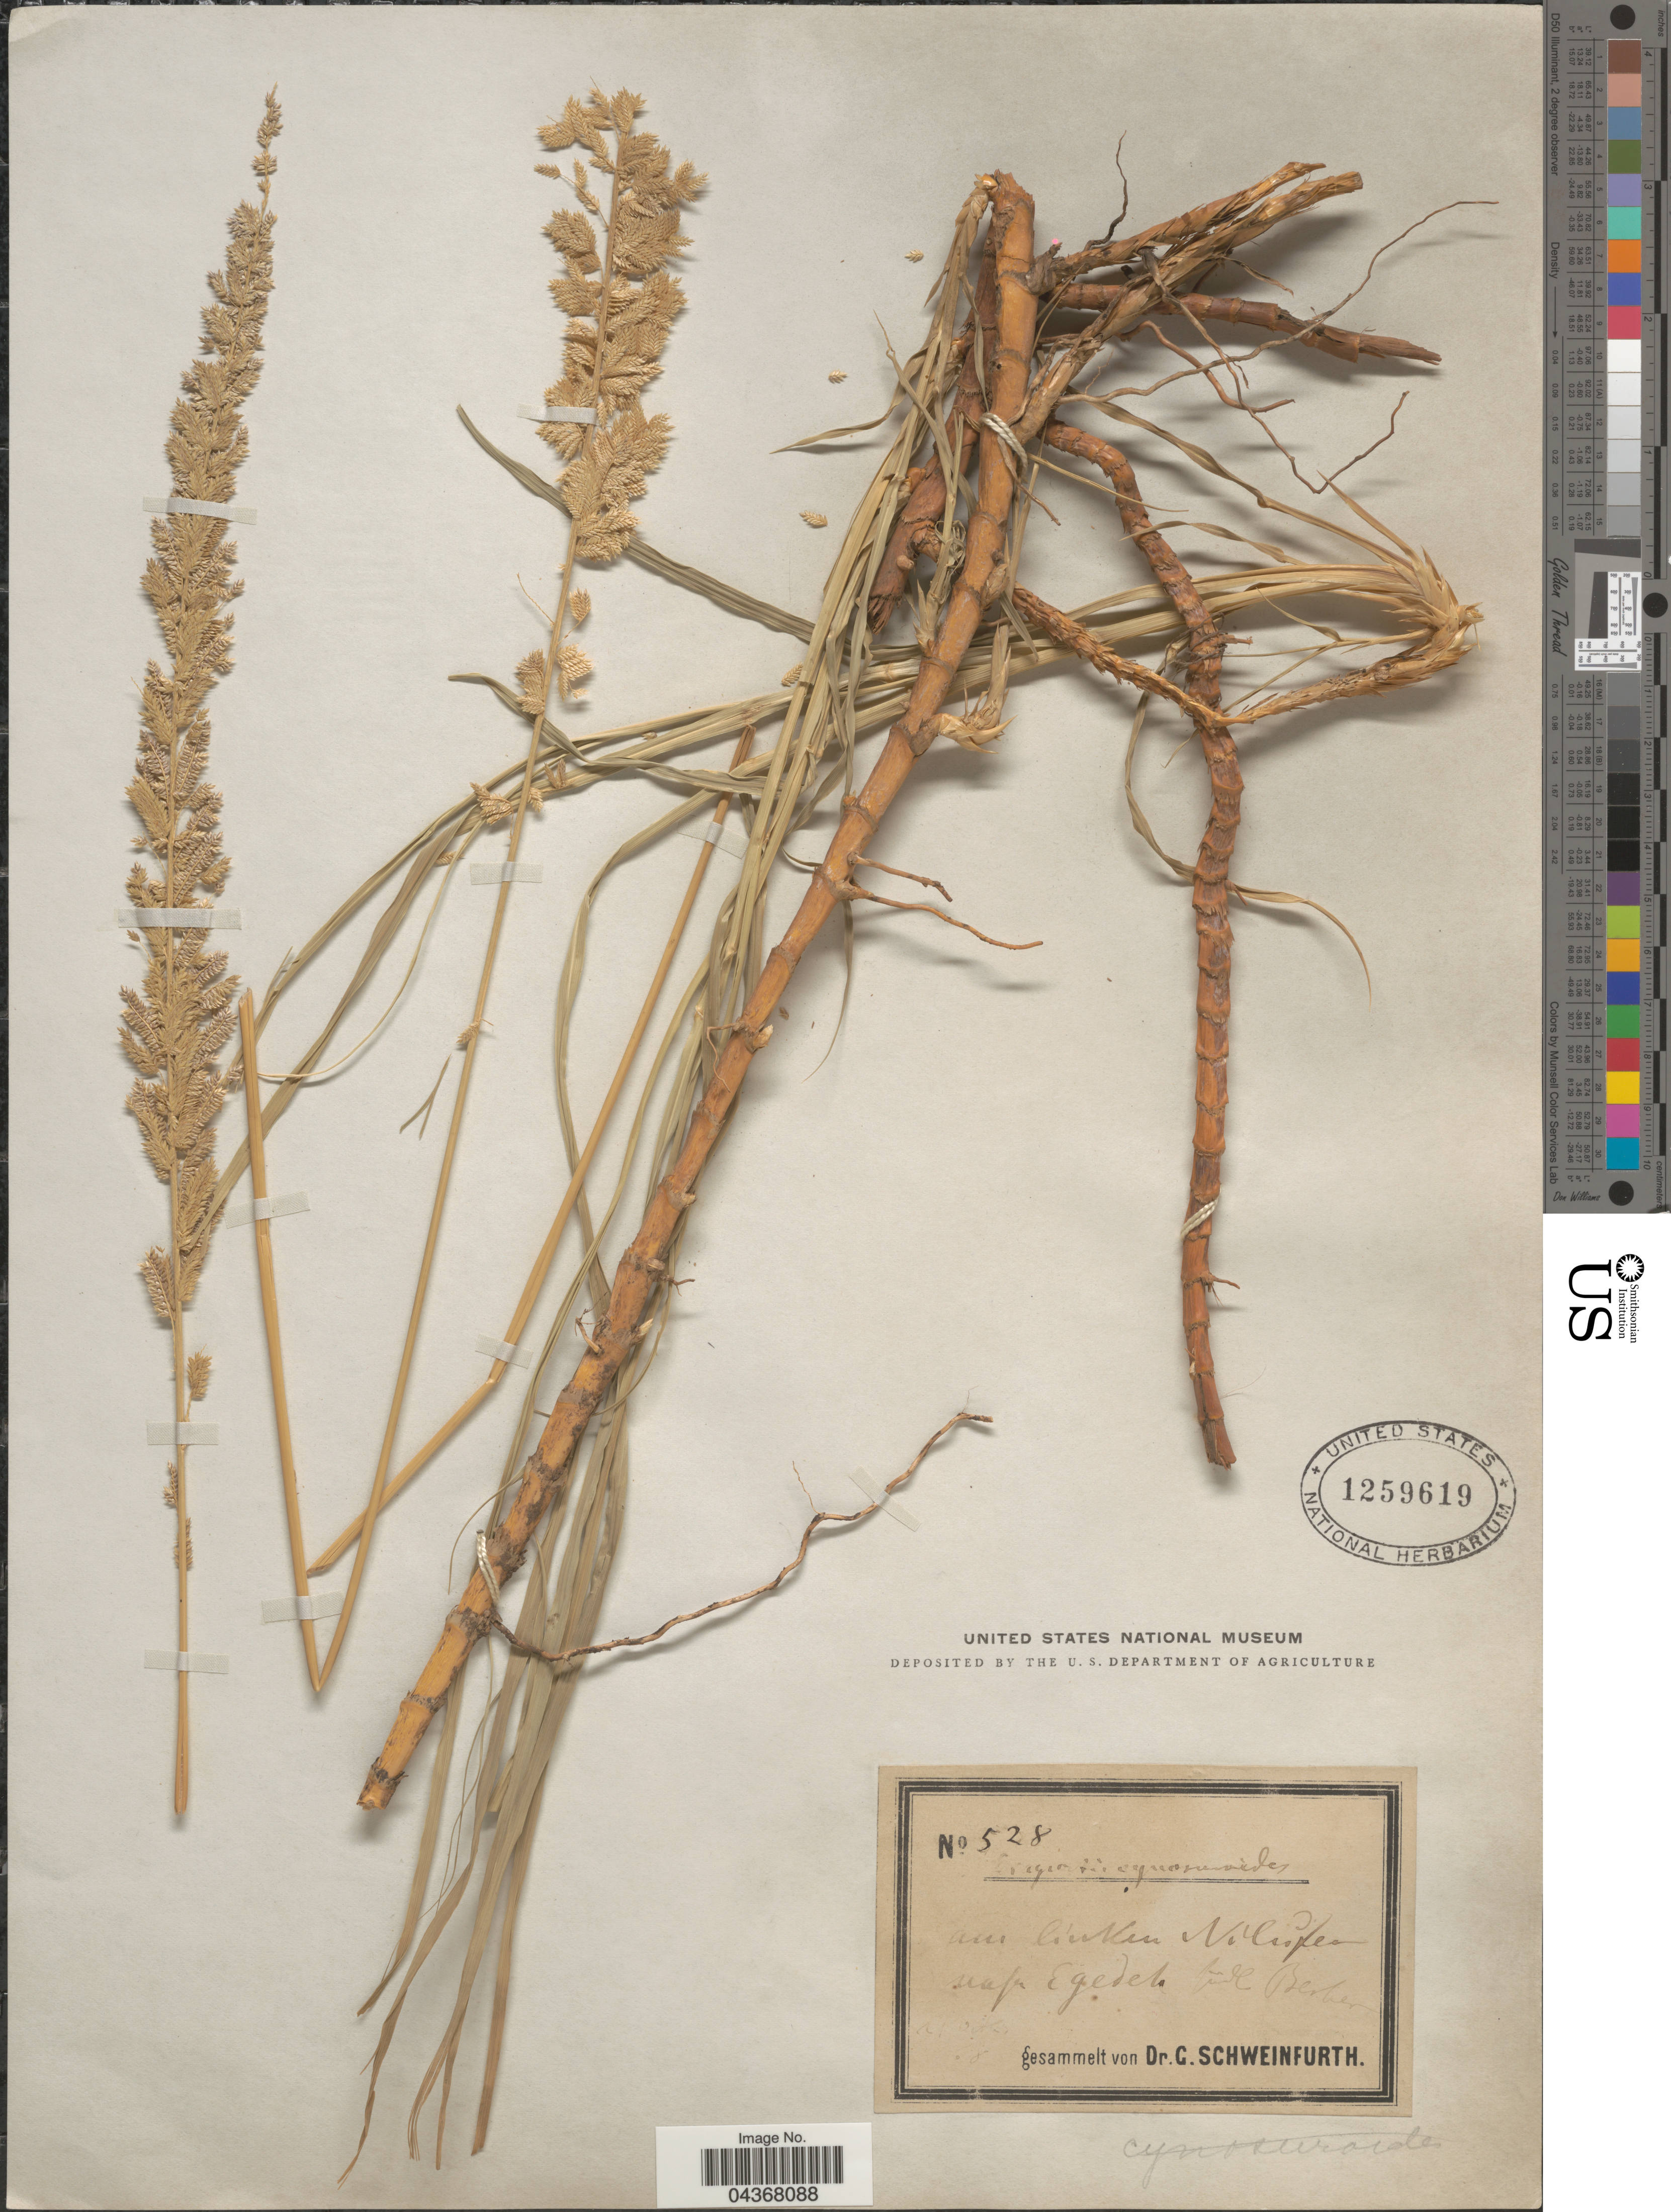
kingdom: Plantae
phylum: Tracheophyta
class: Liliopsida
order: Poales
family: Poaceae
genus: Eragrostis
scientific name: Eragrostis cyperoides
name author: (Thunb.) P. Beauv.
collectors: G. Schweinfurth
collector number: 528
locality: Am linken Nilsofen seasu Egedeh füdl Berhen. [interpreted] [unsure placement]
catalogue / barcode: US 1259619